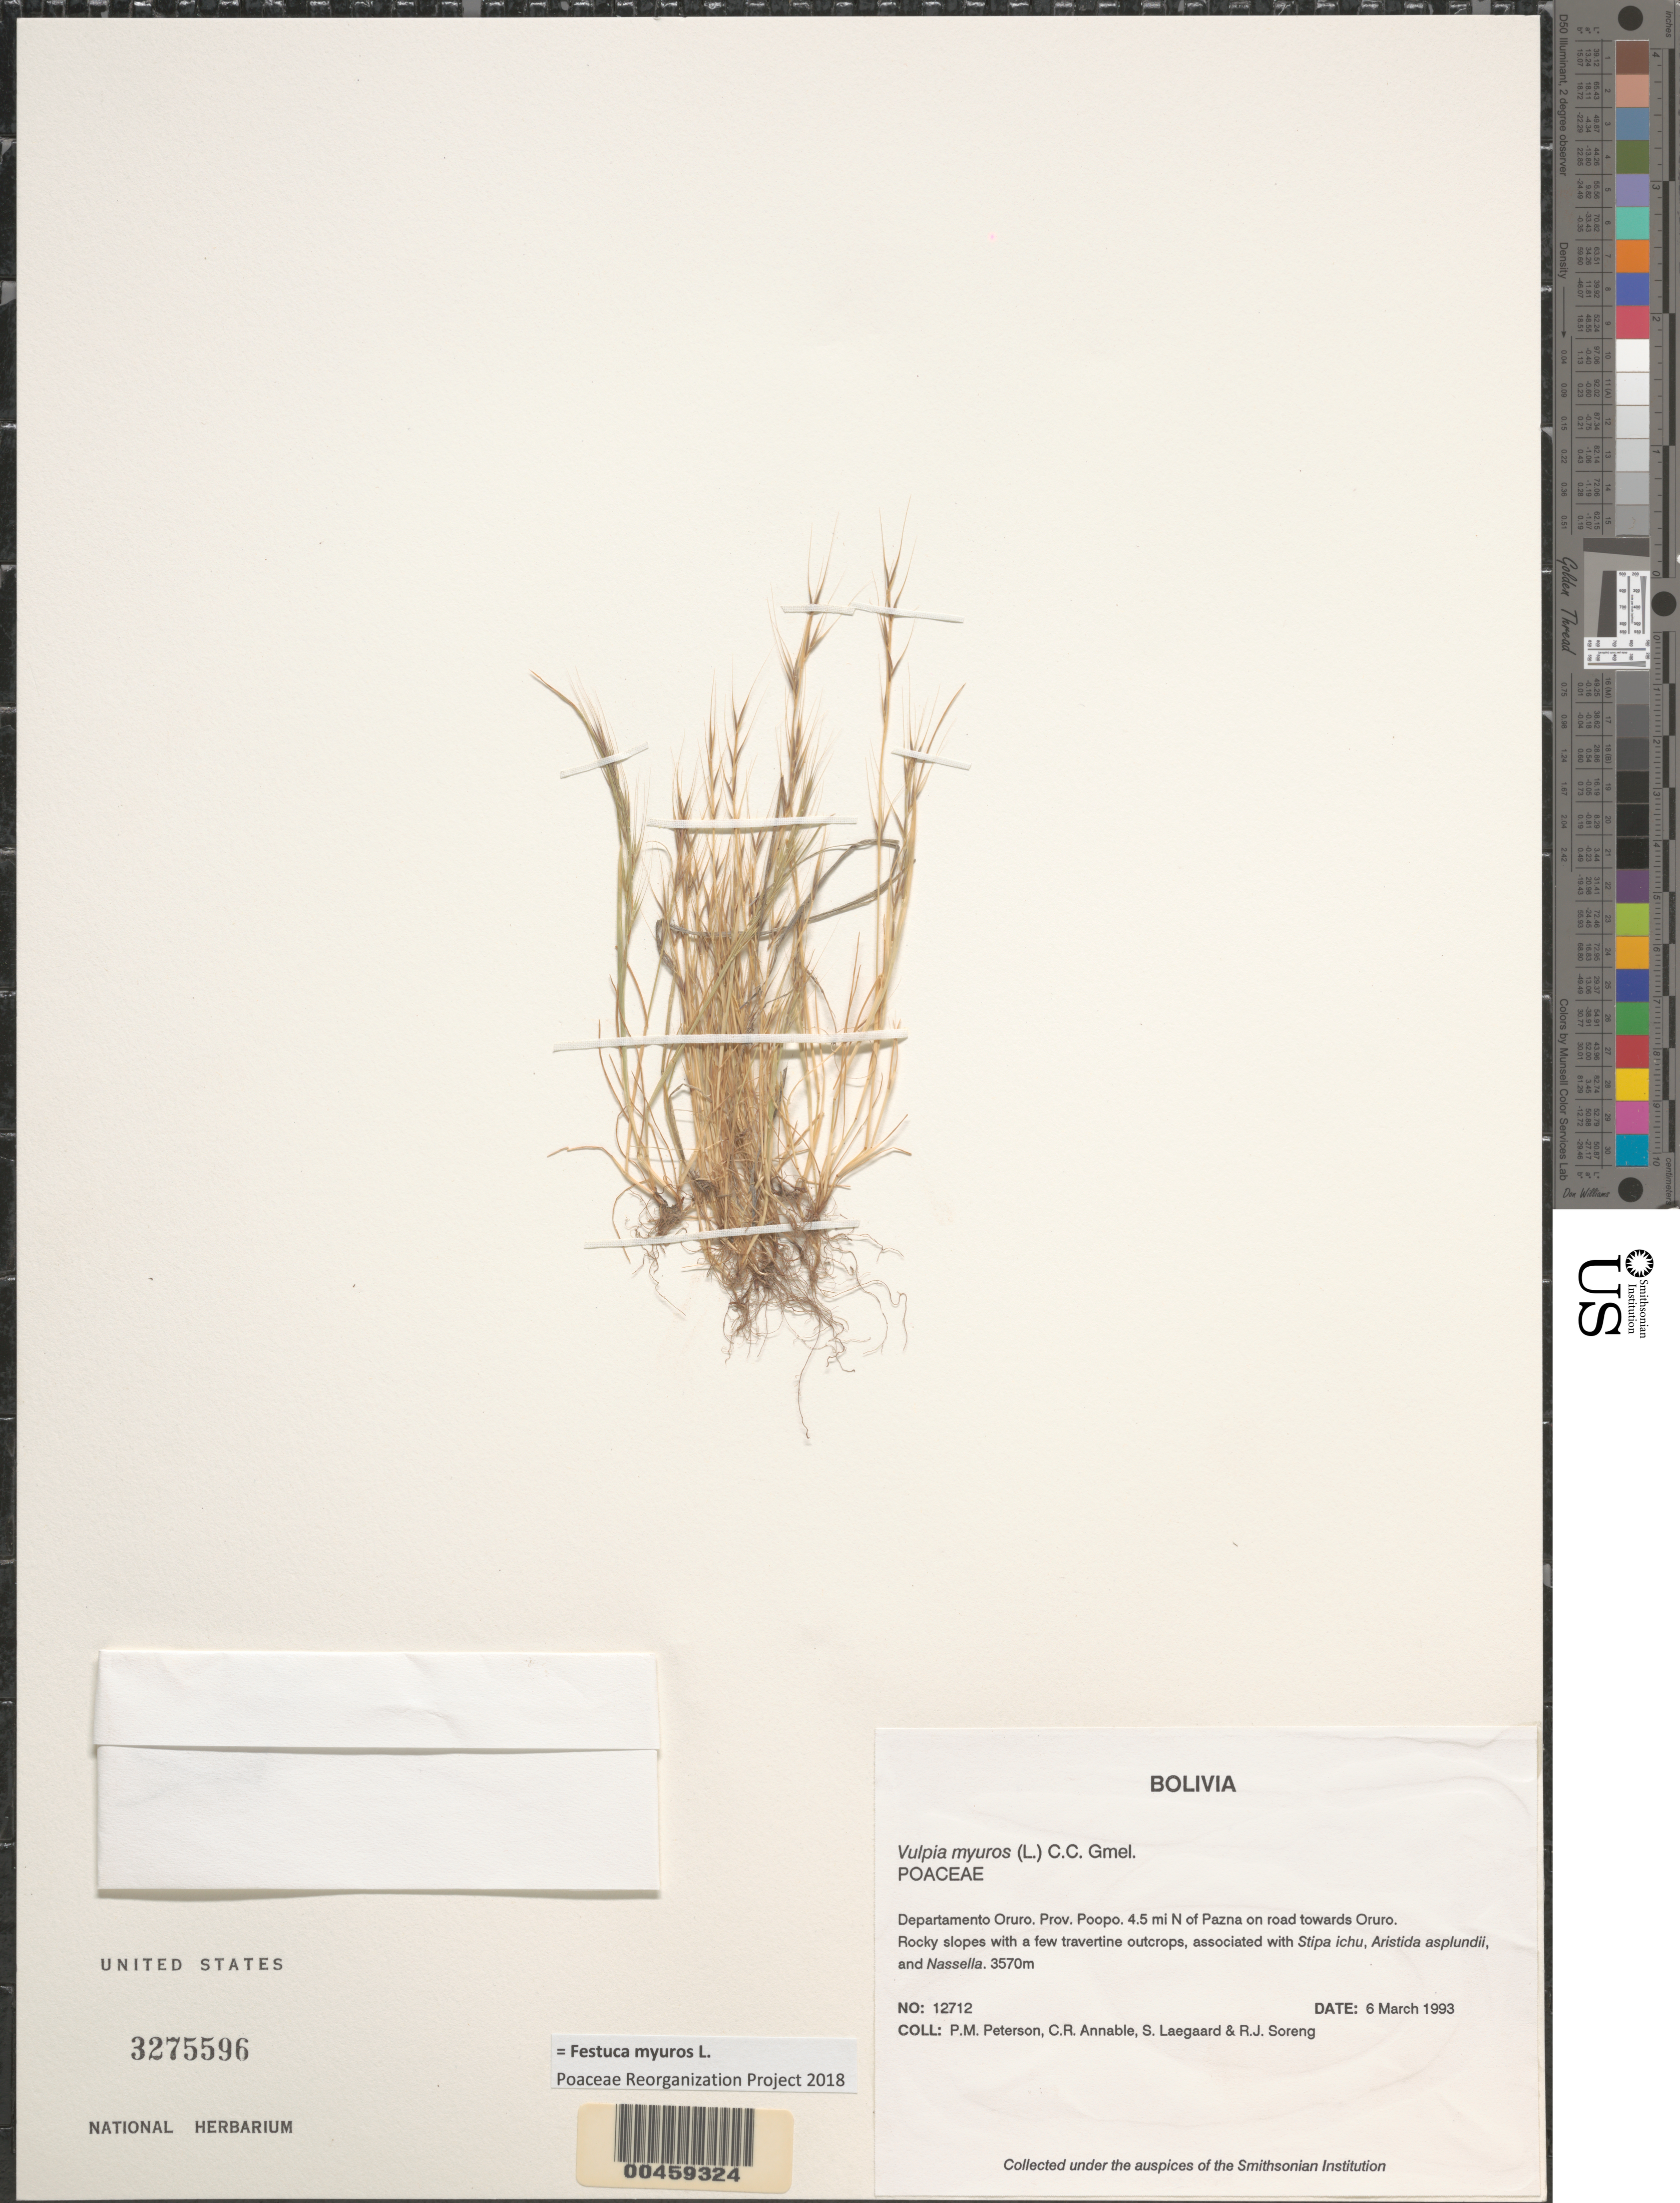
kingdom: Plantae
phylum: Tracheophyta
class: Liliopsida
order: Poales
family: Poaceae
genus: Festuca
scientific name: Festuca myuros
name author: L.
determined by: Poaceae Reorganization Project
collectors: P. M. Peterson, C. R. Annable, S. Lægaard & R. J. Soreng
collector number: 12712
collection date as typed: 06 Mar 1993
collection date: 1993-03-06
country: Bolivia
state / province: Oruro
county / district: Poopó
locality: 4.5 mi N of Pazna on road towards Oruro.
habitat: Rocky slopes with a few travertine outcrops, associated with Stipa ichu, Aristida asplundii, and Nassella.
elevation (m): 3570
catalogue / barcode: US 3275596